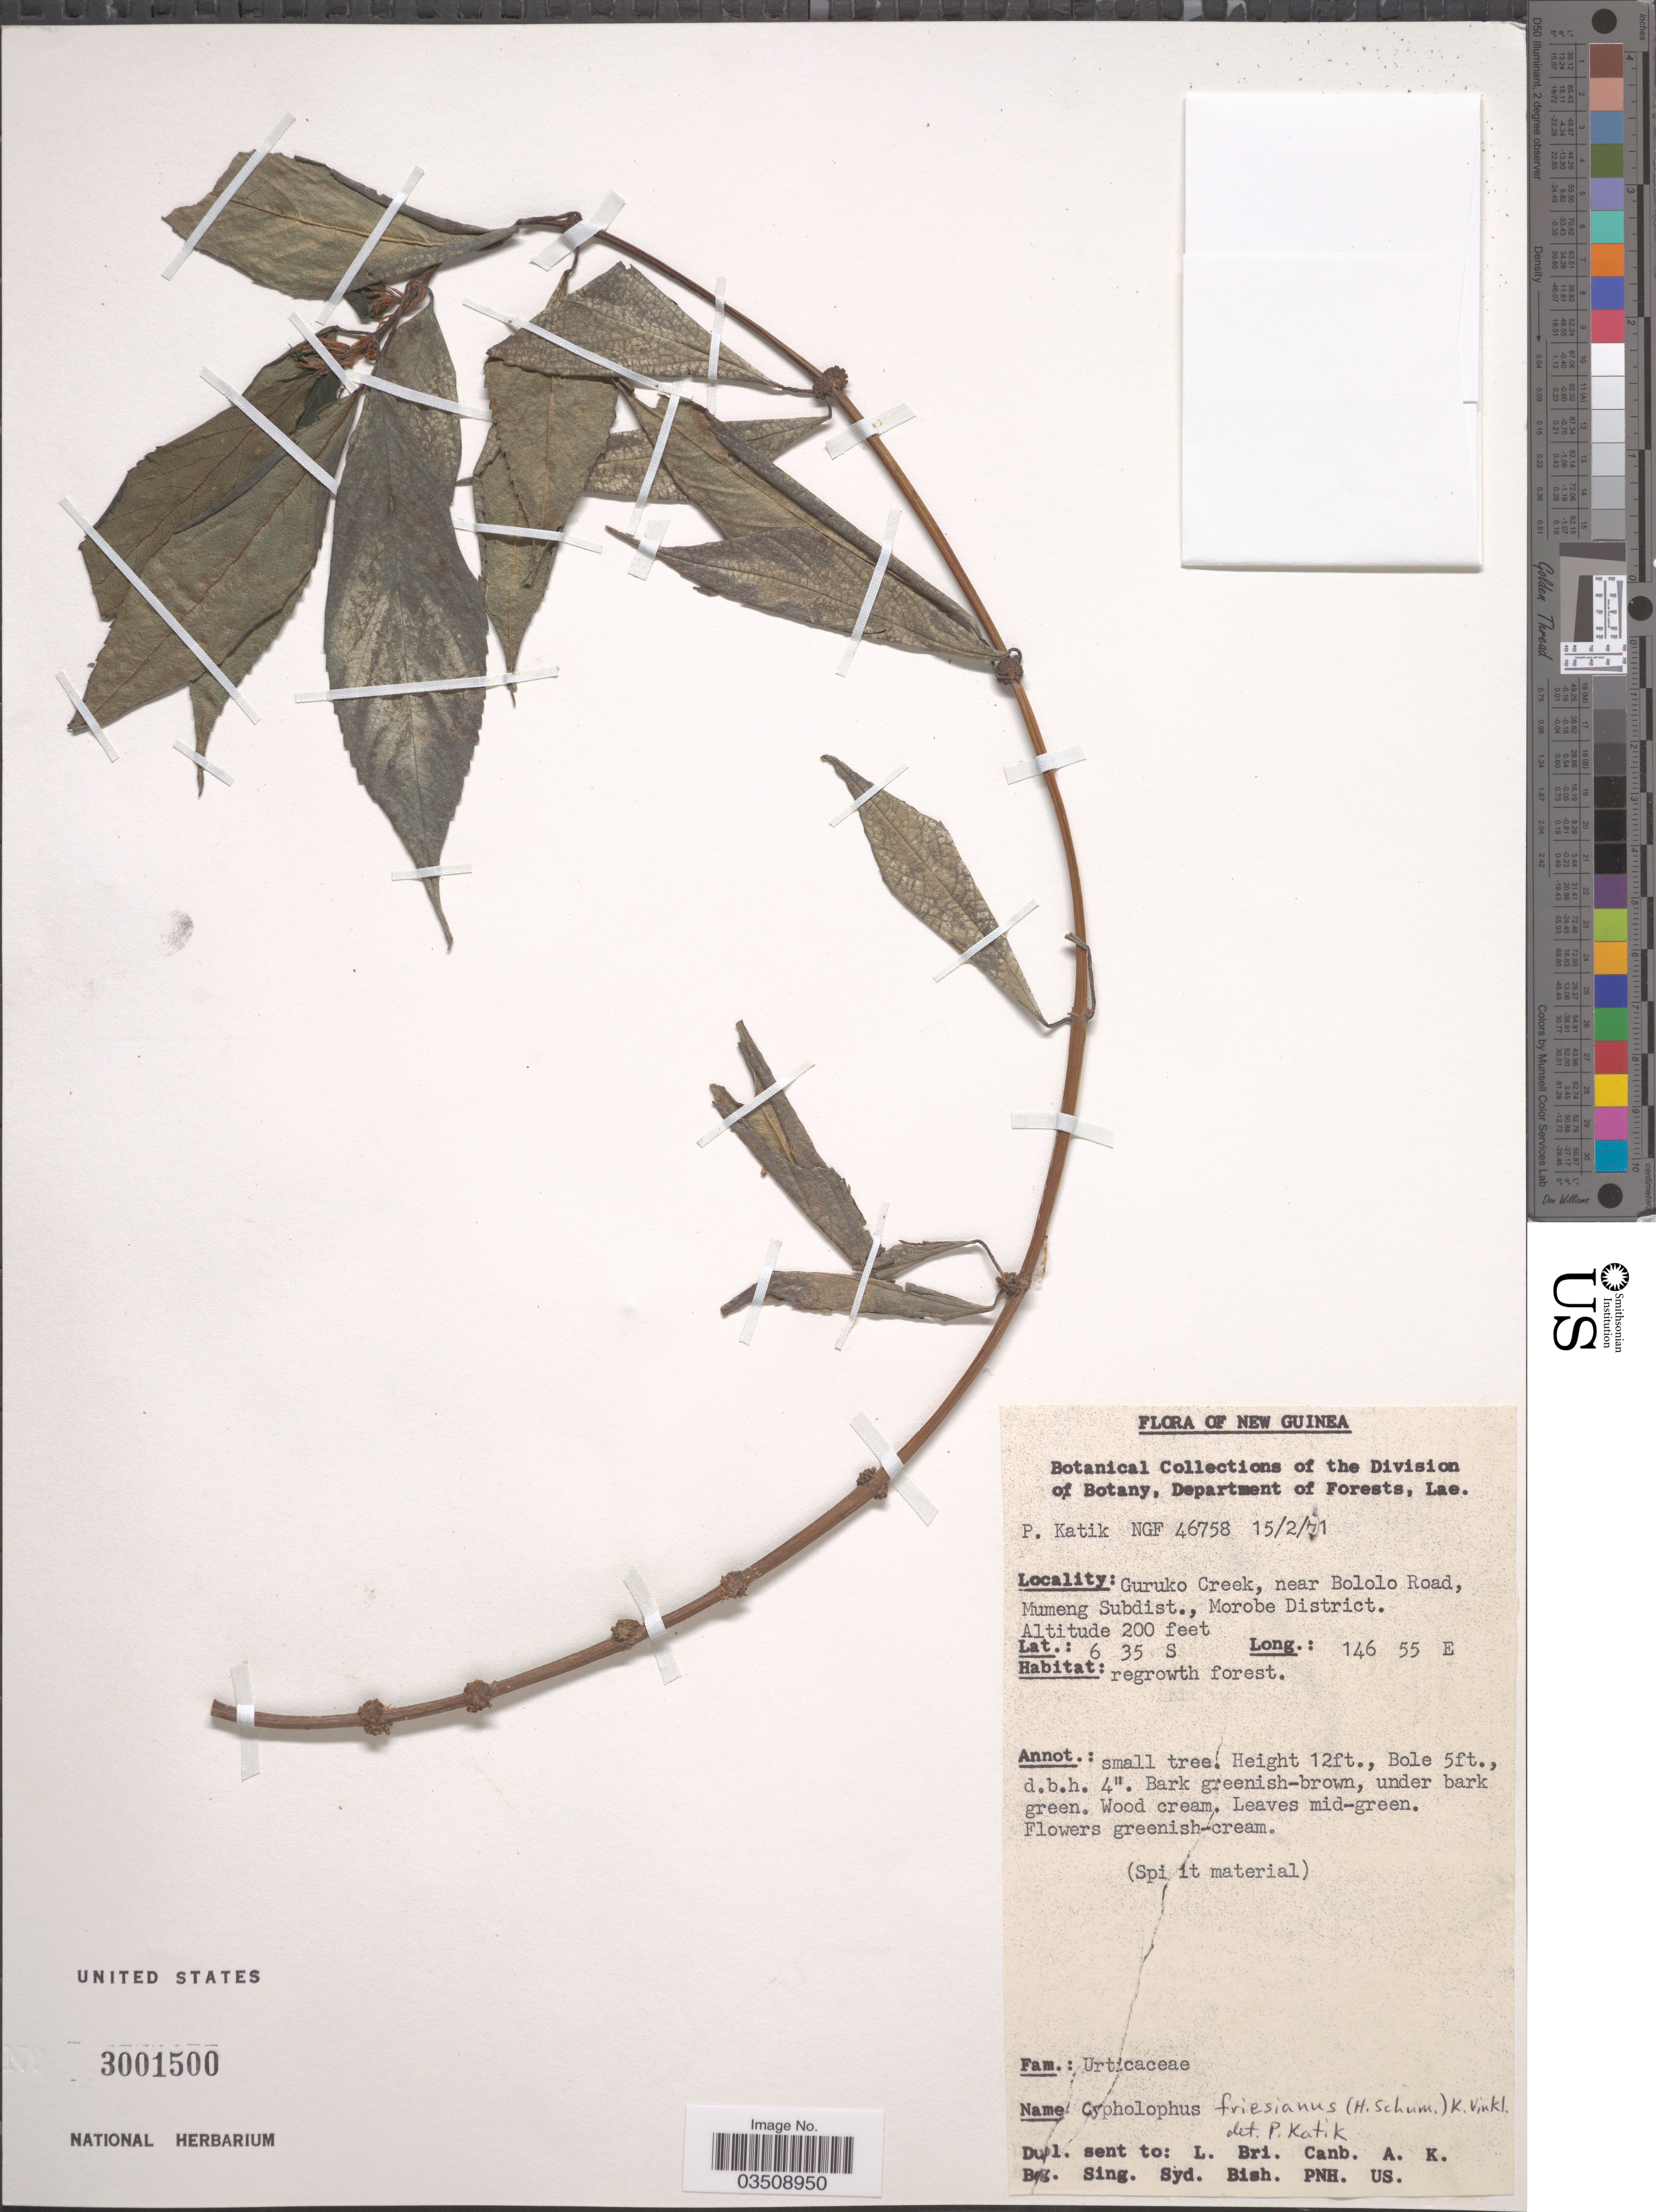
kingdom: Plantae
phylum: Tracheophyta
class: Magnoliopsida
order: Rosales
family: Urticaceae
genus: Cypholophus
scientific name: Cypholophus friesianus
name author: H.J.P. Winkl.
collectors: P. Katik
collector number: NGF 46758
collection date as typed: Transcribed d/m/y: 15/2/41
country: Papua New Guinea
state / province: Morobe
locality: New Guinea. Guruko Creek, near Bololo Road, Mumeng Subdist., Morobe District.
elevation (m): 61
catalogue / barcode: US 3001500